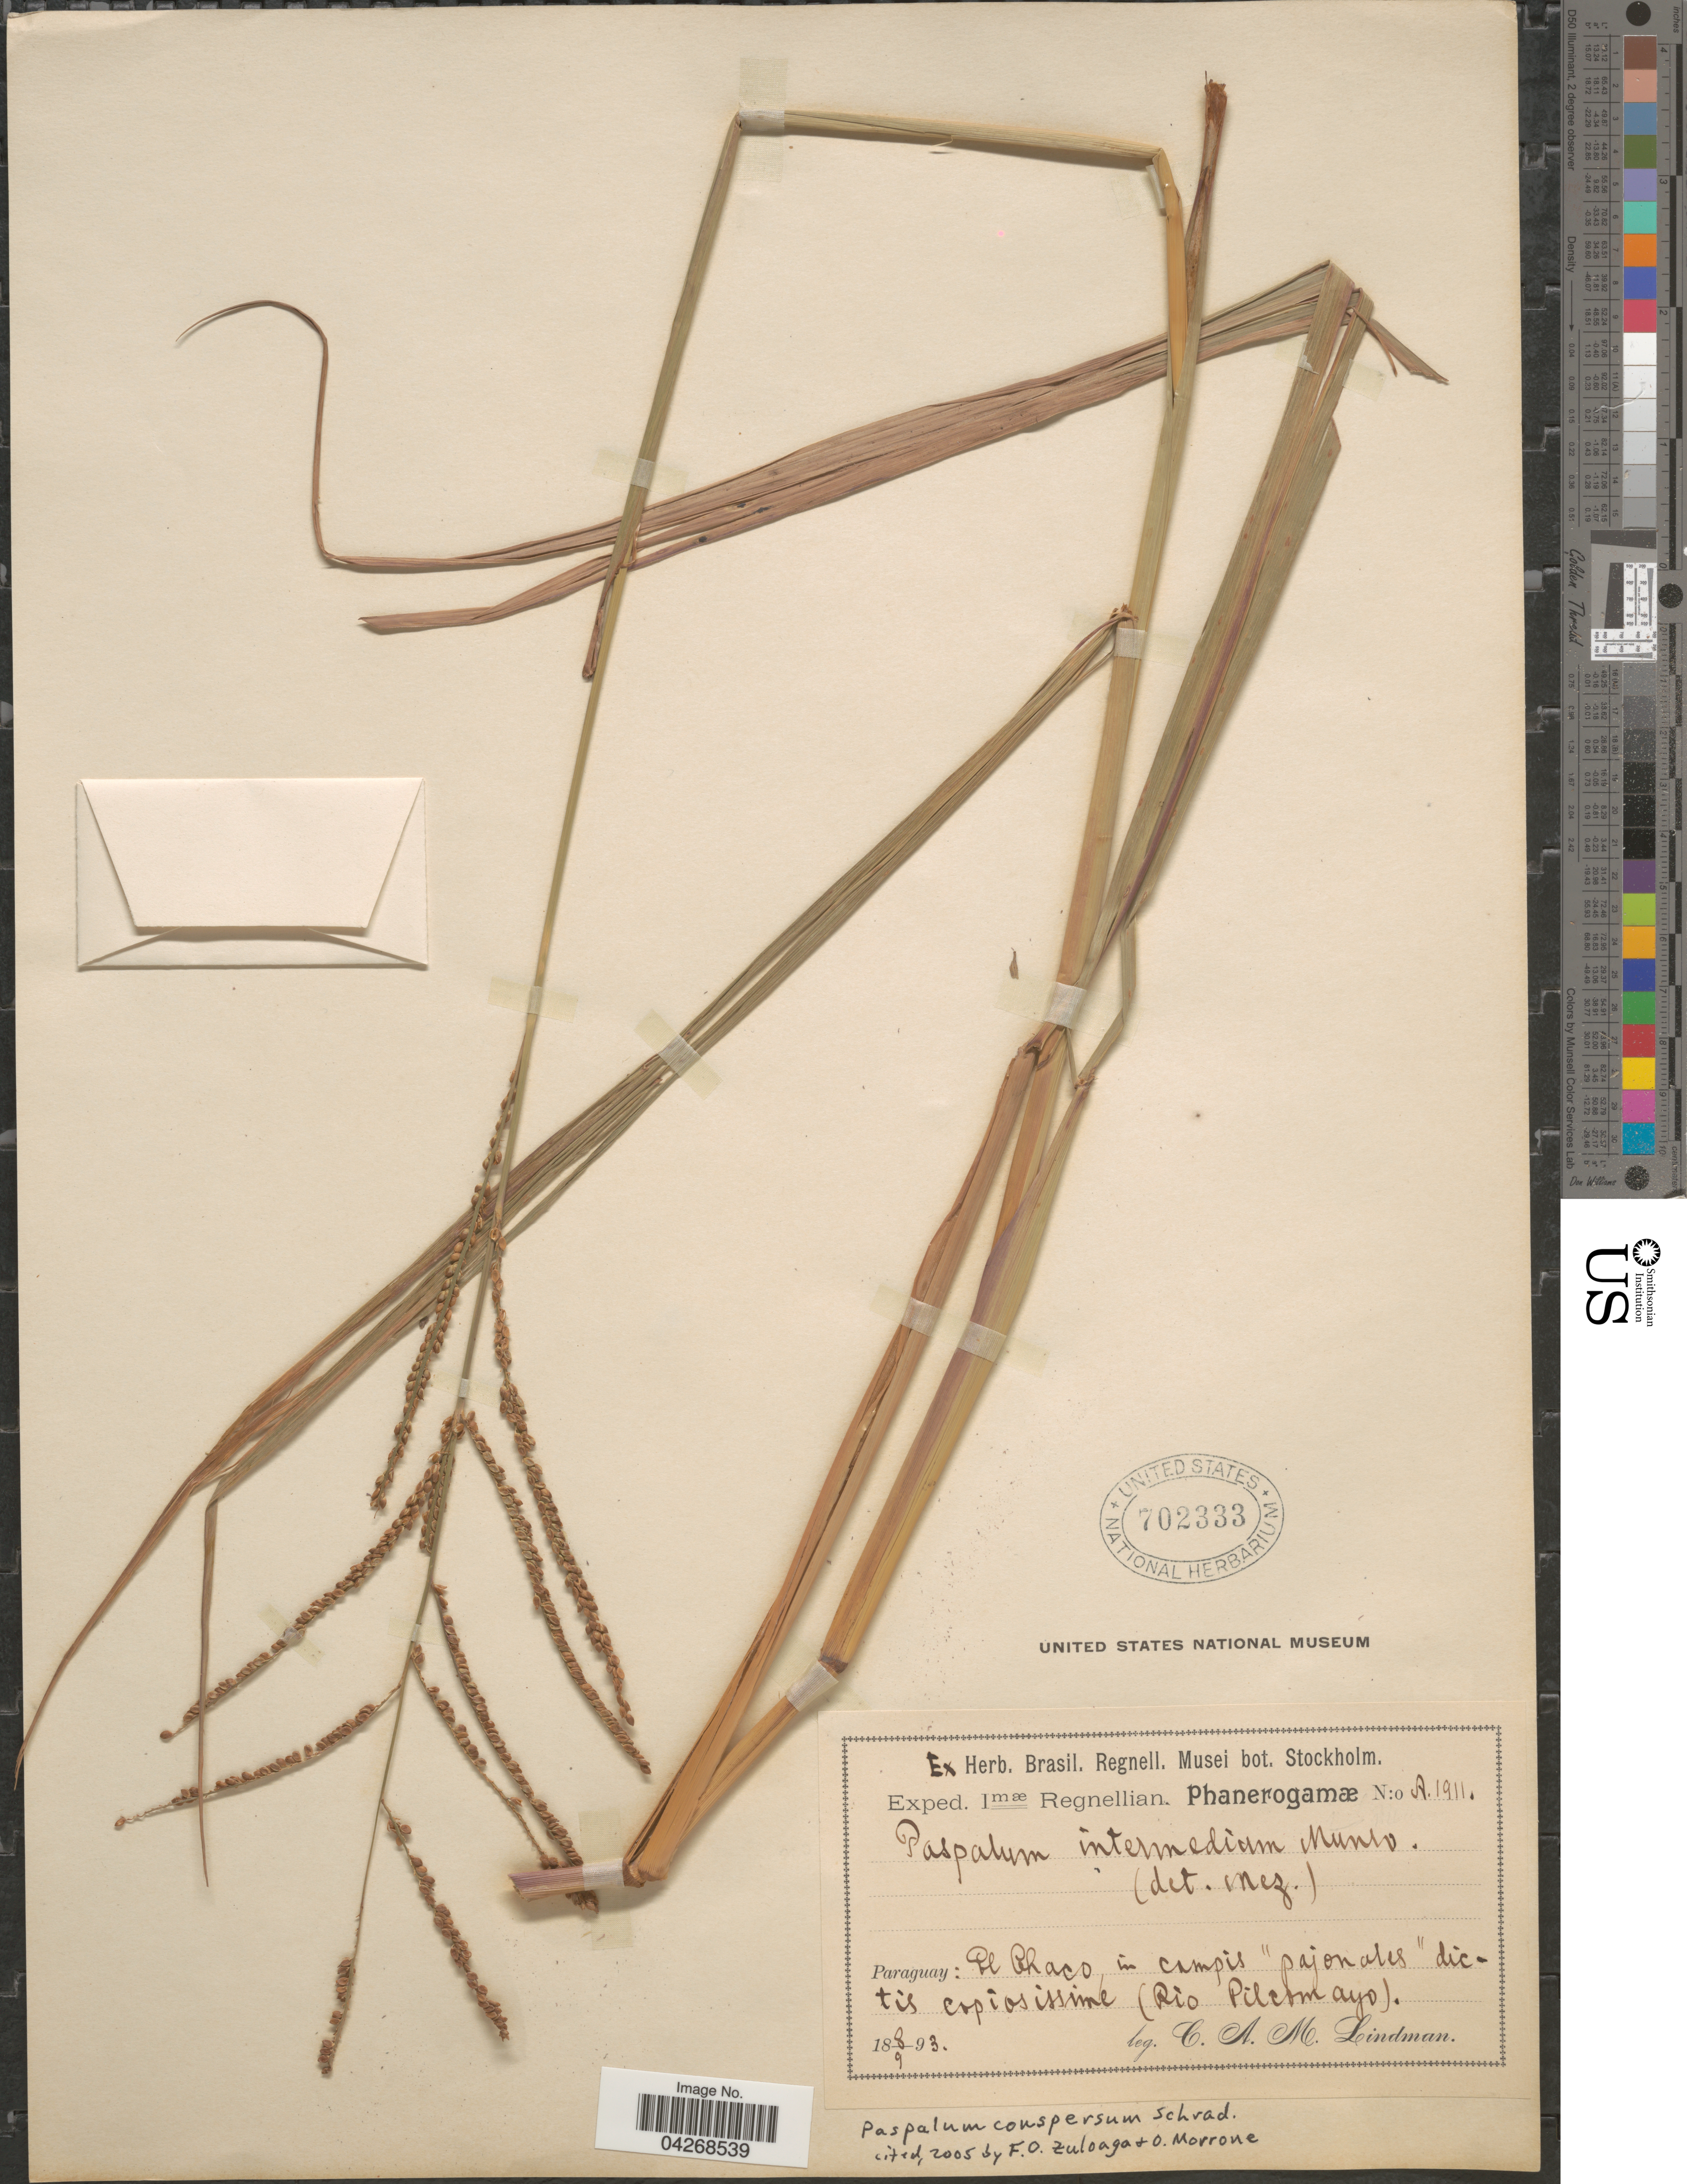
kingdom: Plantae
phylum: Tracheophyta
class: Liliopsida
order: Poales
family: Poaceae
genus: Paspalum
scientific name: Paspalum conspersum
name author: Schrad.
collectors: C. A. M. Lindman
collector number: A.1911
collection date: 1893-09-08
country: Paraguay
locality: Exped. Imæ Regnellian. El Chaco in campis "pajonales" dictis copiossimé (Rio Pilcomayo).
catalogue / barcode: US 702333